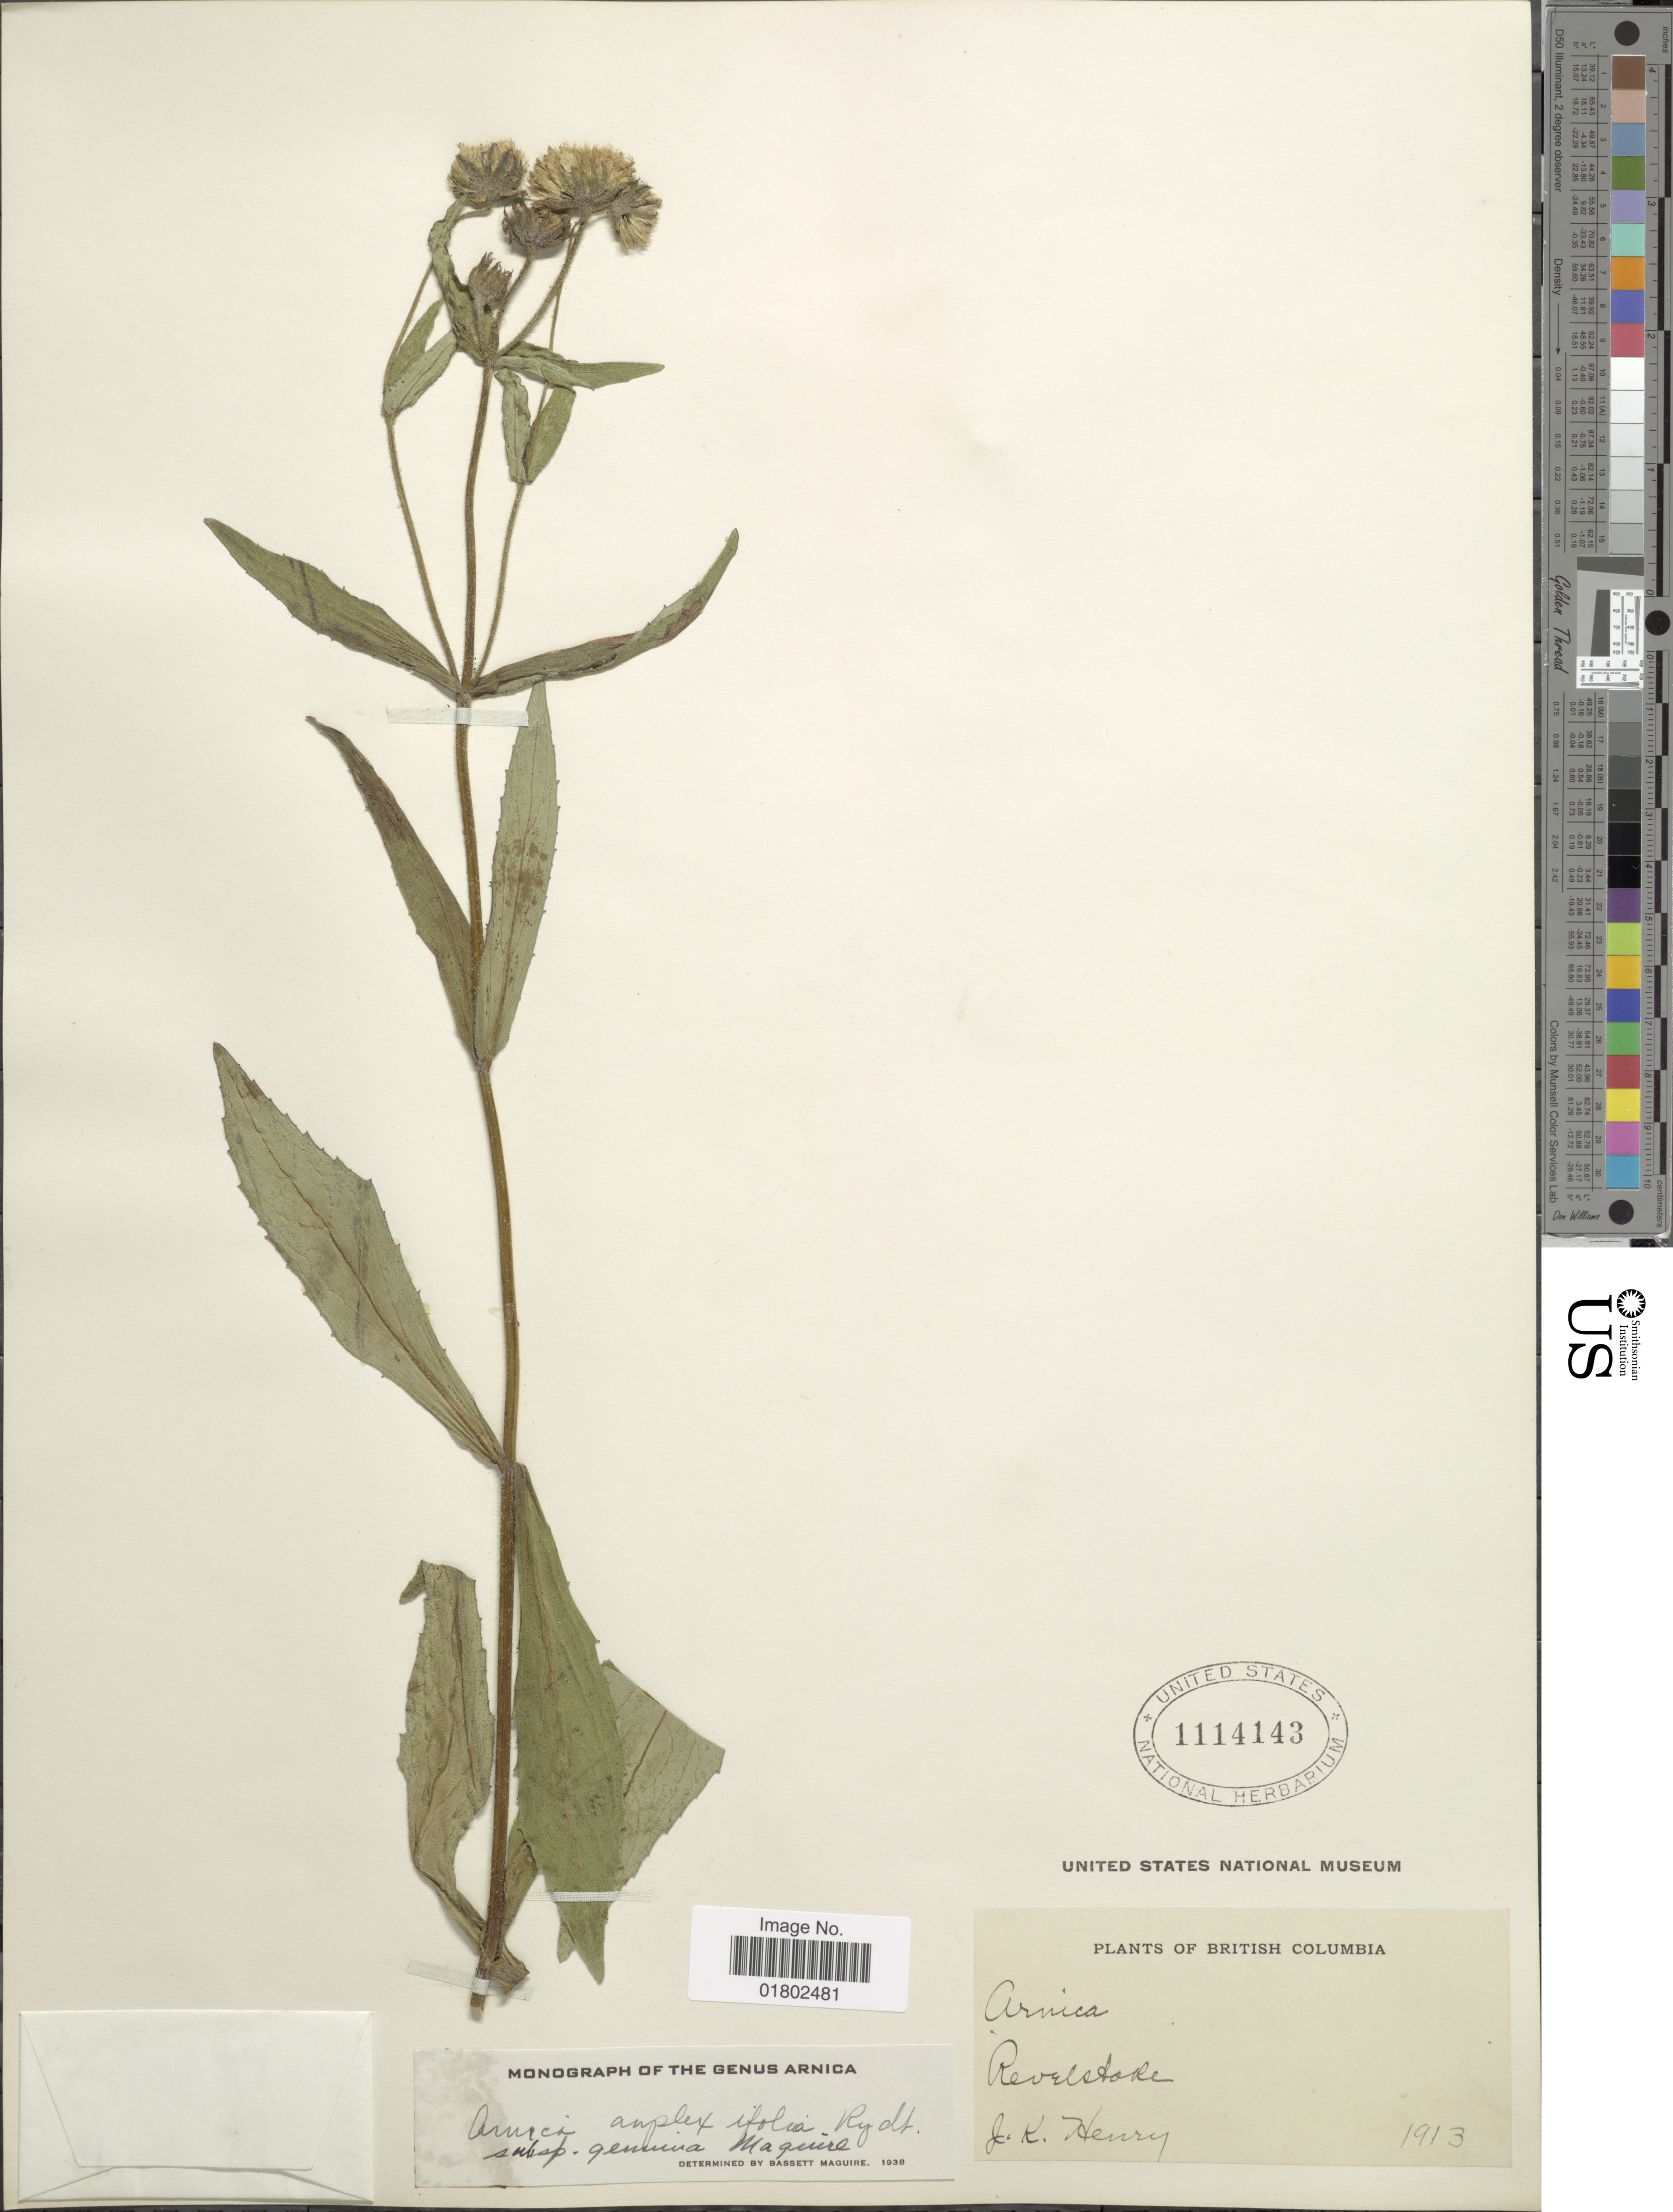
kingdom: Plantae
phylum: Tracheophyta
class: Magnoliopsida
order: Asterales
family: Asteraceae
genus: Arnica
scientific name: Arnica amplexifolia subsp. genuina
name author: Maguire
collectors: J. K. Henry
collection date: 1913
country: Canada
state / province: British Columbia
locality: Revelstoke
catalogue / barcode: US 1114143